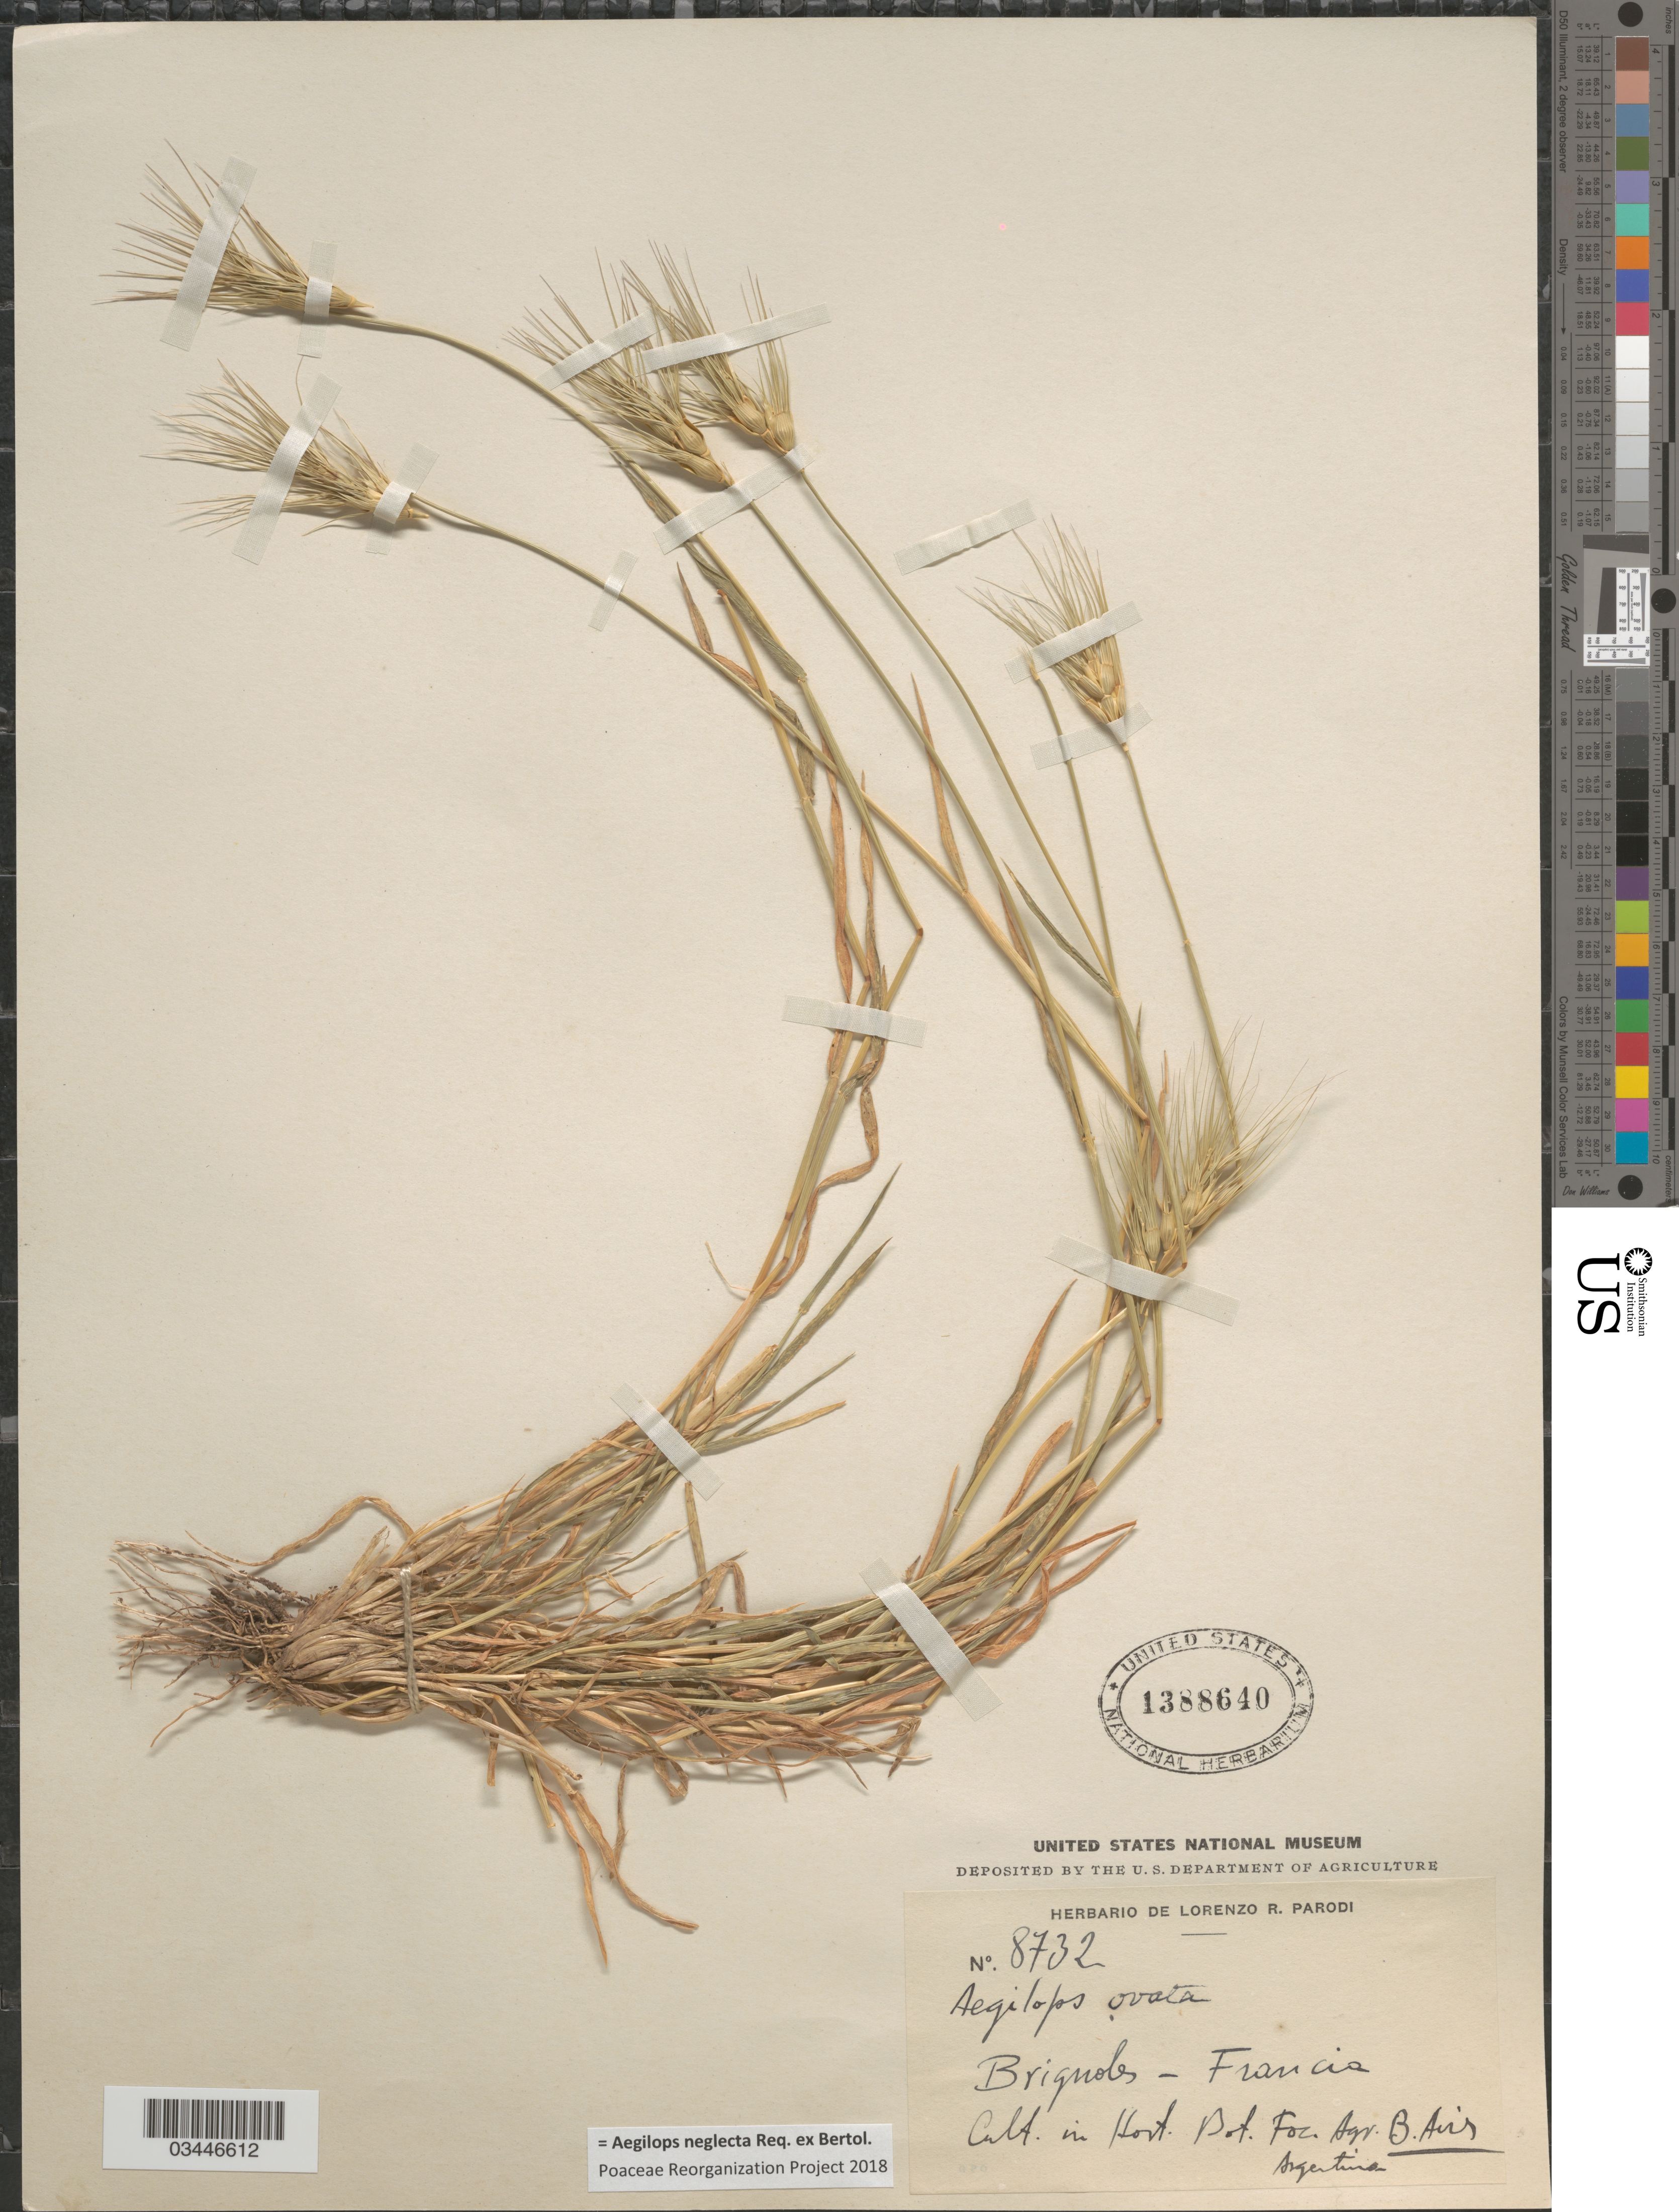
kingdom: Plantae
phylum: Tracheophyta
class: Liliopsida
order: Poales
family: Poaceae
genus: Aegilops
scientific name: Aegilops neglecta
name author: Req. ex Bertol.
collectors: ex herb. Parodi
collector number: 8732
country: Argentina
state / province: Buenos Aires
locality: Hort. Bot. For. Agr. B.Aires.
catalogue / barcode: US 1388640